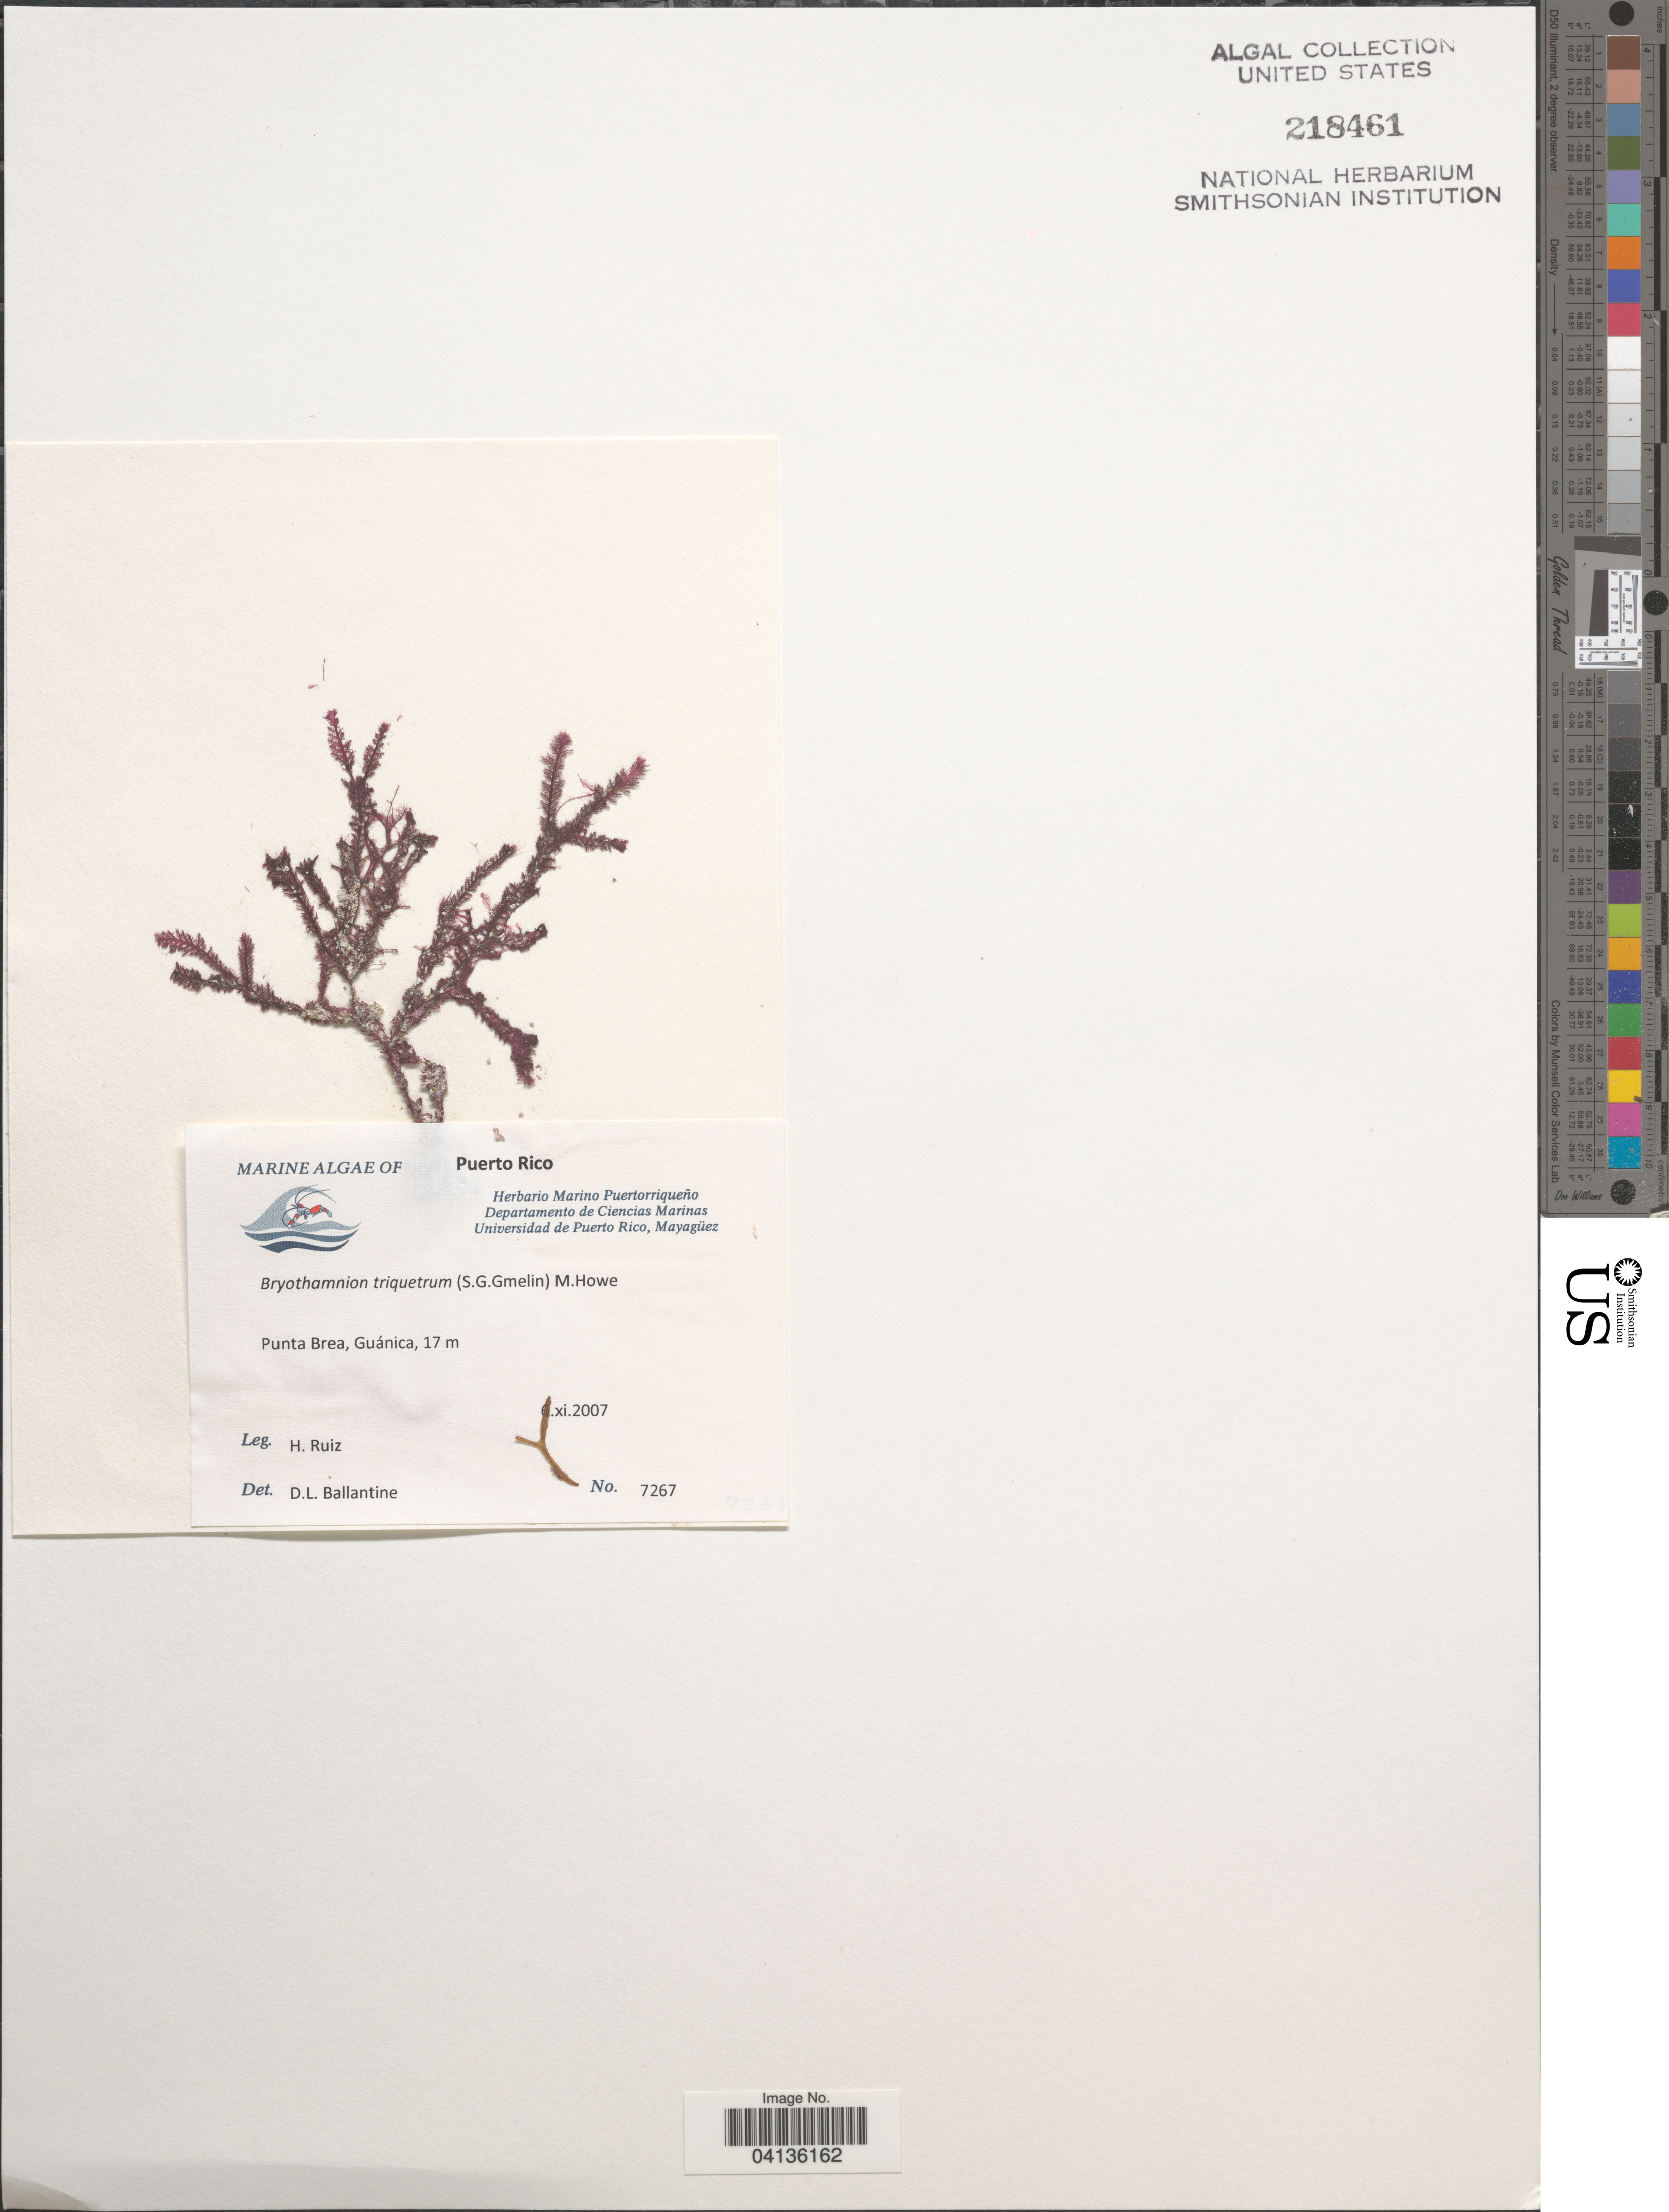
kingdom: Plantae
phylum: Rhodophyta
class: Florideophyceae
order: Ceramiales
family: Rhodomelaceae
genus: Alsidium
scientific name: Alsidium sp.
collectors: H. Ruiz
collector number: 7267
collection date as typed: !.xi.2007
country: Puerto Rico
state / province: Guánica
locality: Punta Brea.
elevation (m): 17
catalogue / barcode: US 218461